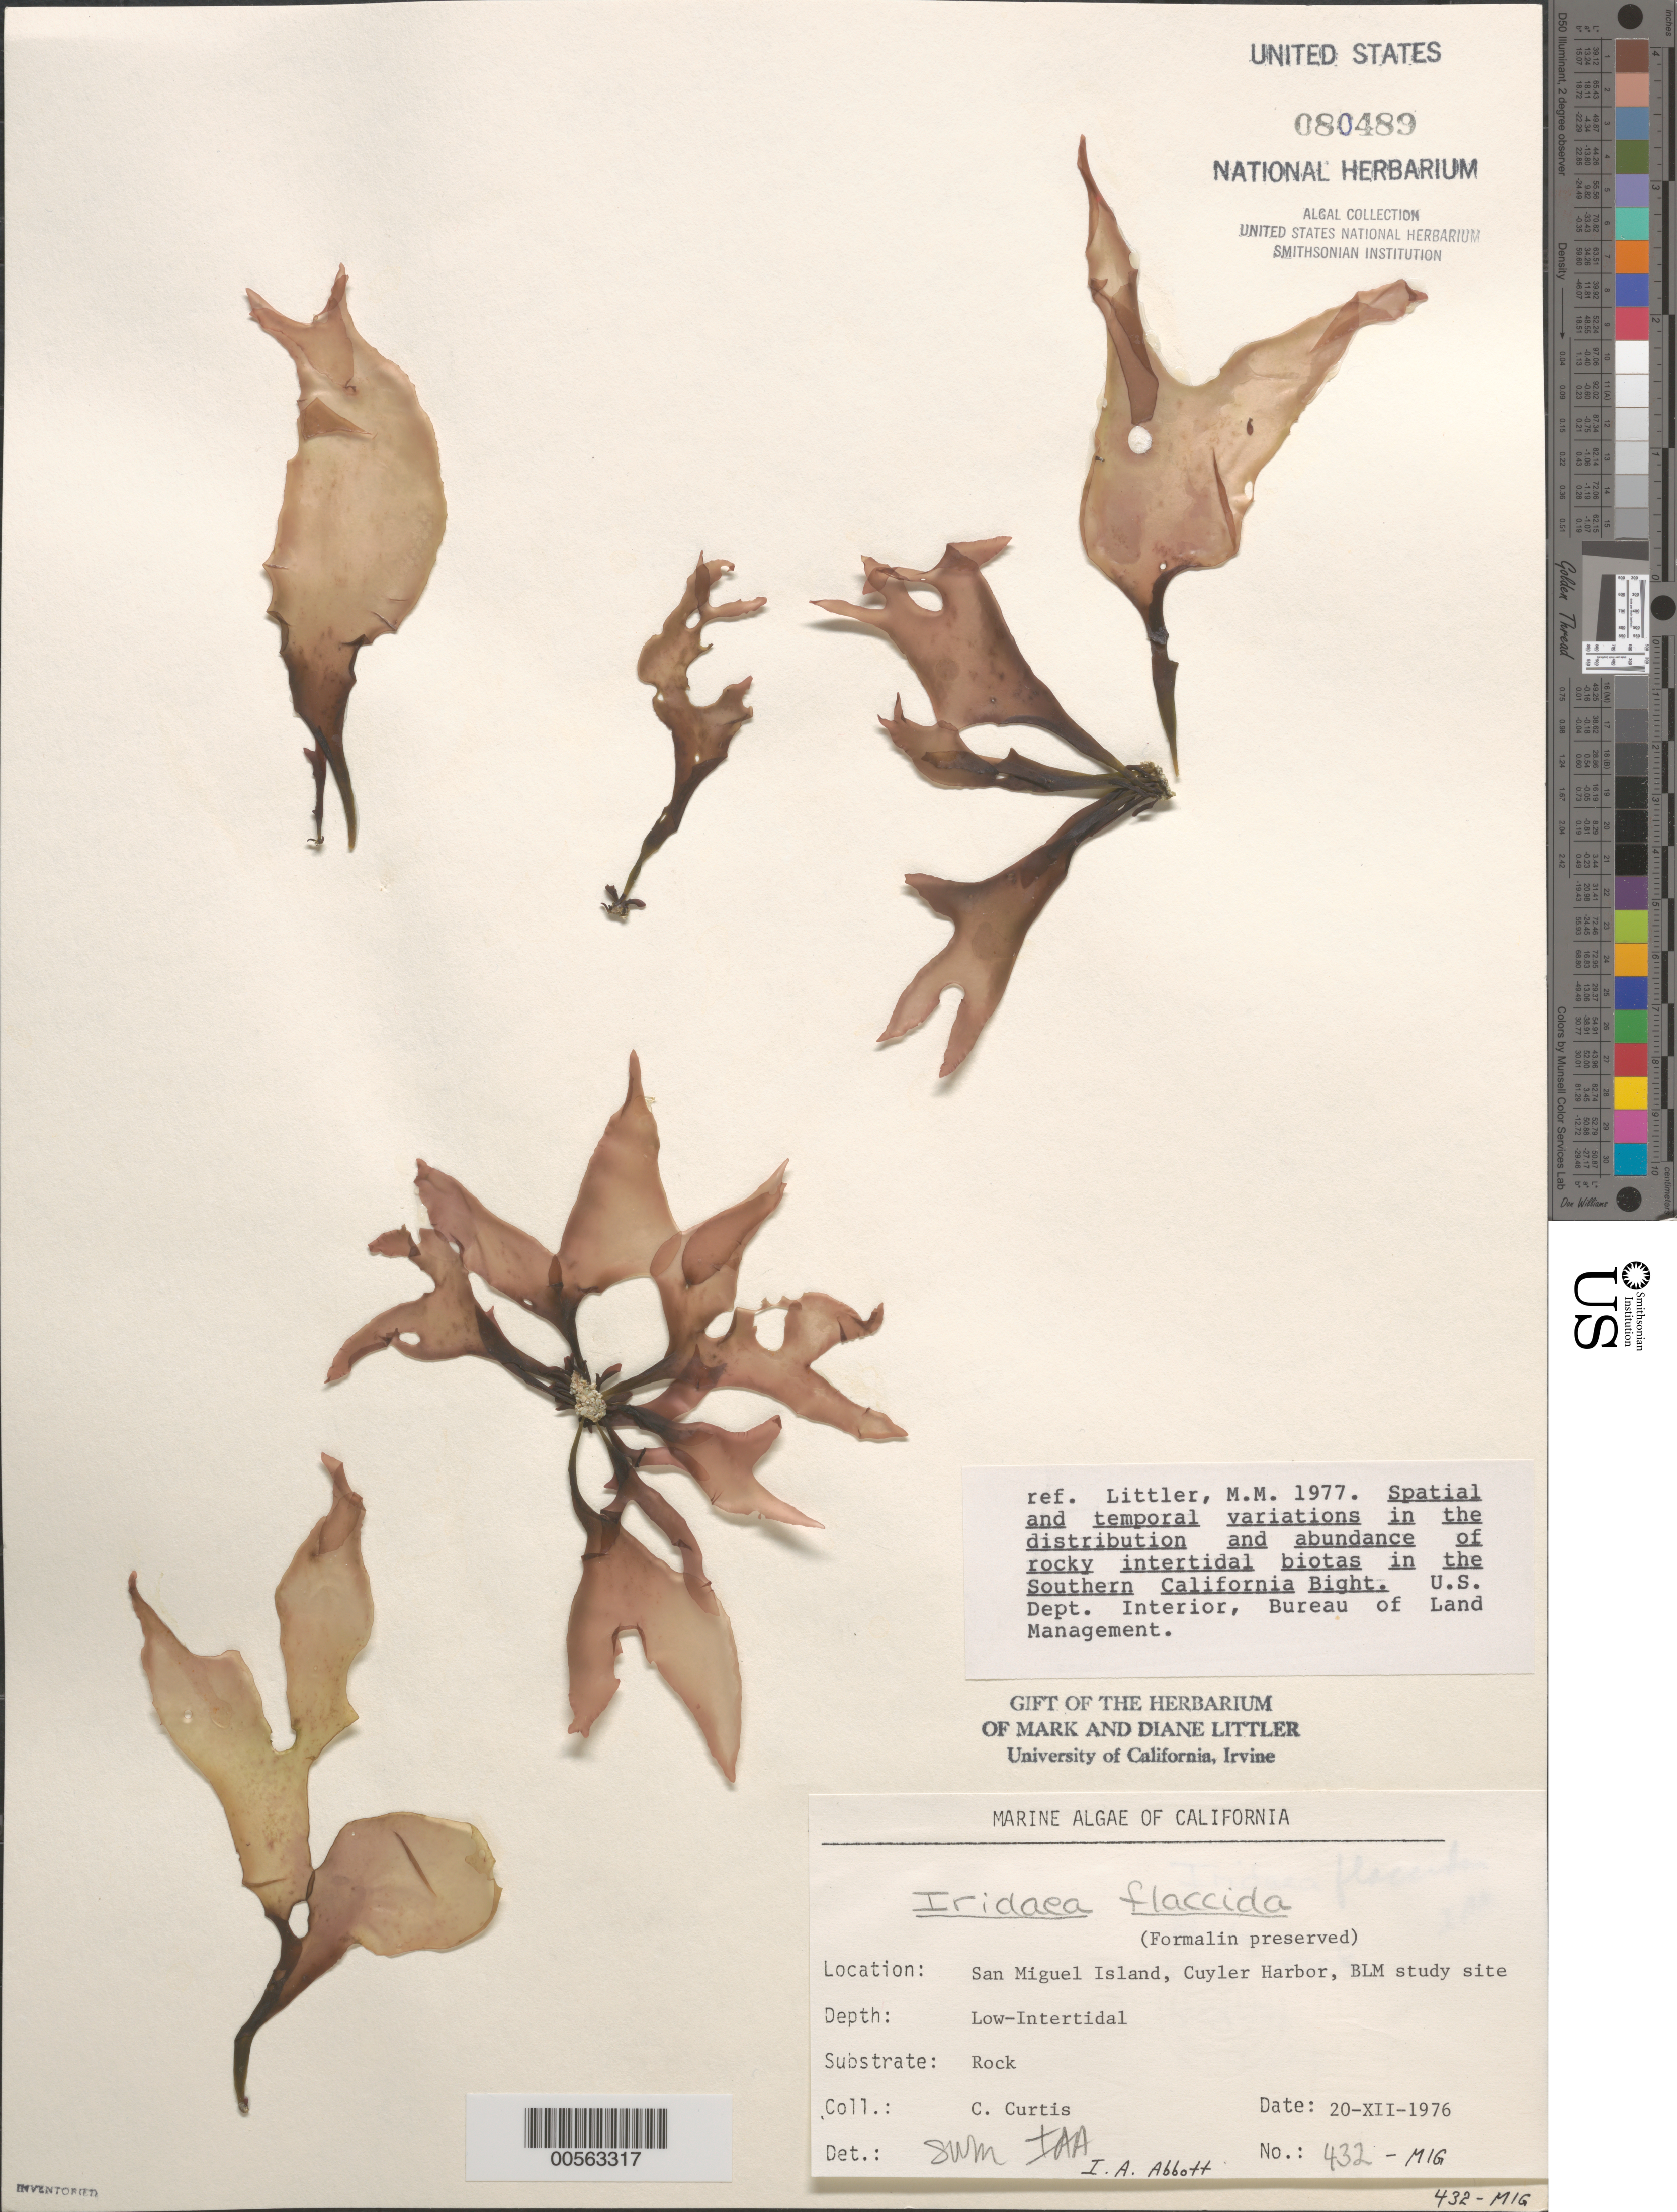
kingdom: Plantae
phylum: Rhodophyta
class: Florideophyceae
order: Gigartinales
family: Gigartinaceae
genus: Mazzaella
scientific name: Mazzaella flaccida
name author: (Setchell & N.L. Gardner) Fredericq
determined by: Algae name updating Project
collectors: C. Curtis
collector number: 432-MIG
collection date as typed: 20 Dec 1976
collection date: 1976-12-20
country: United States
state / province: California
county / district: Santa Barbara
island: San Miguel Island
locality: Cuyler Harbor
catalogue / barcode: US 80489